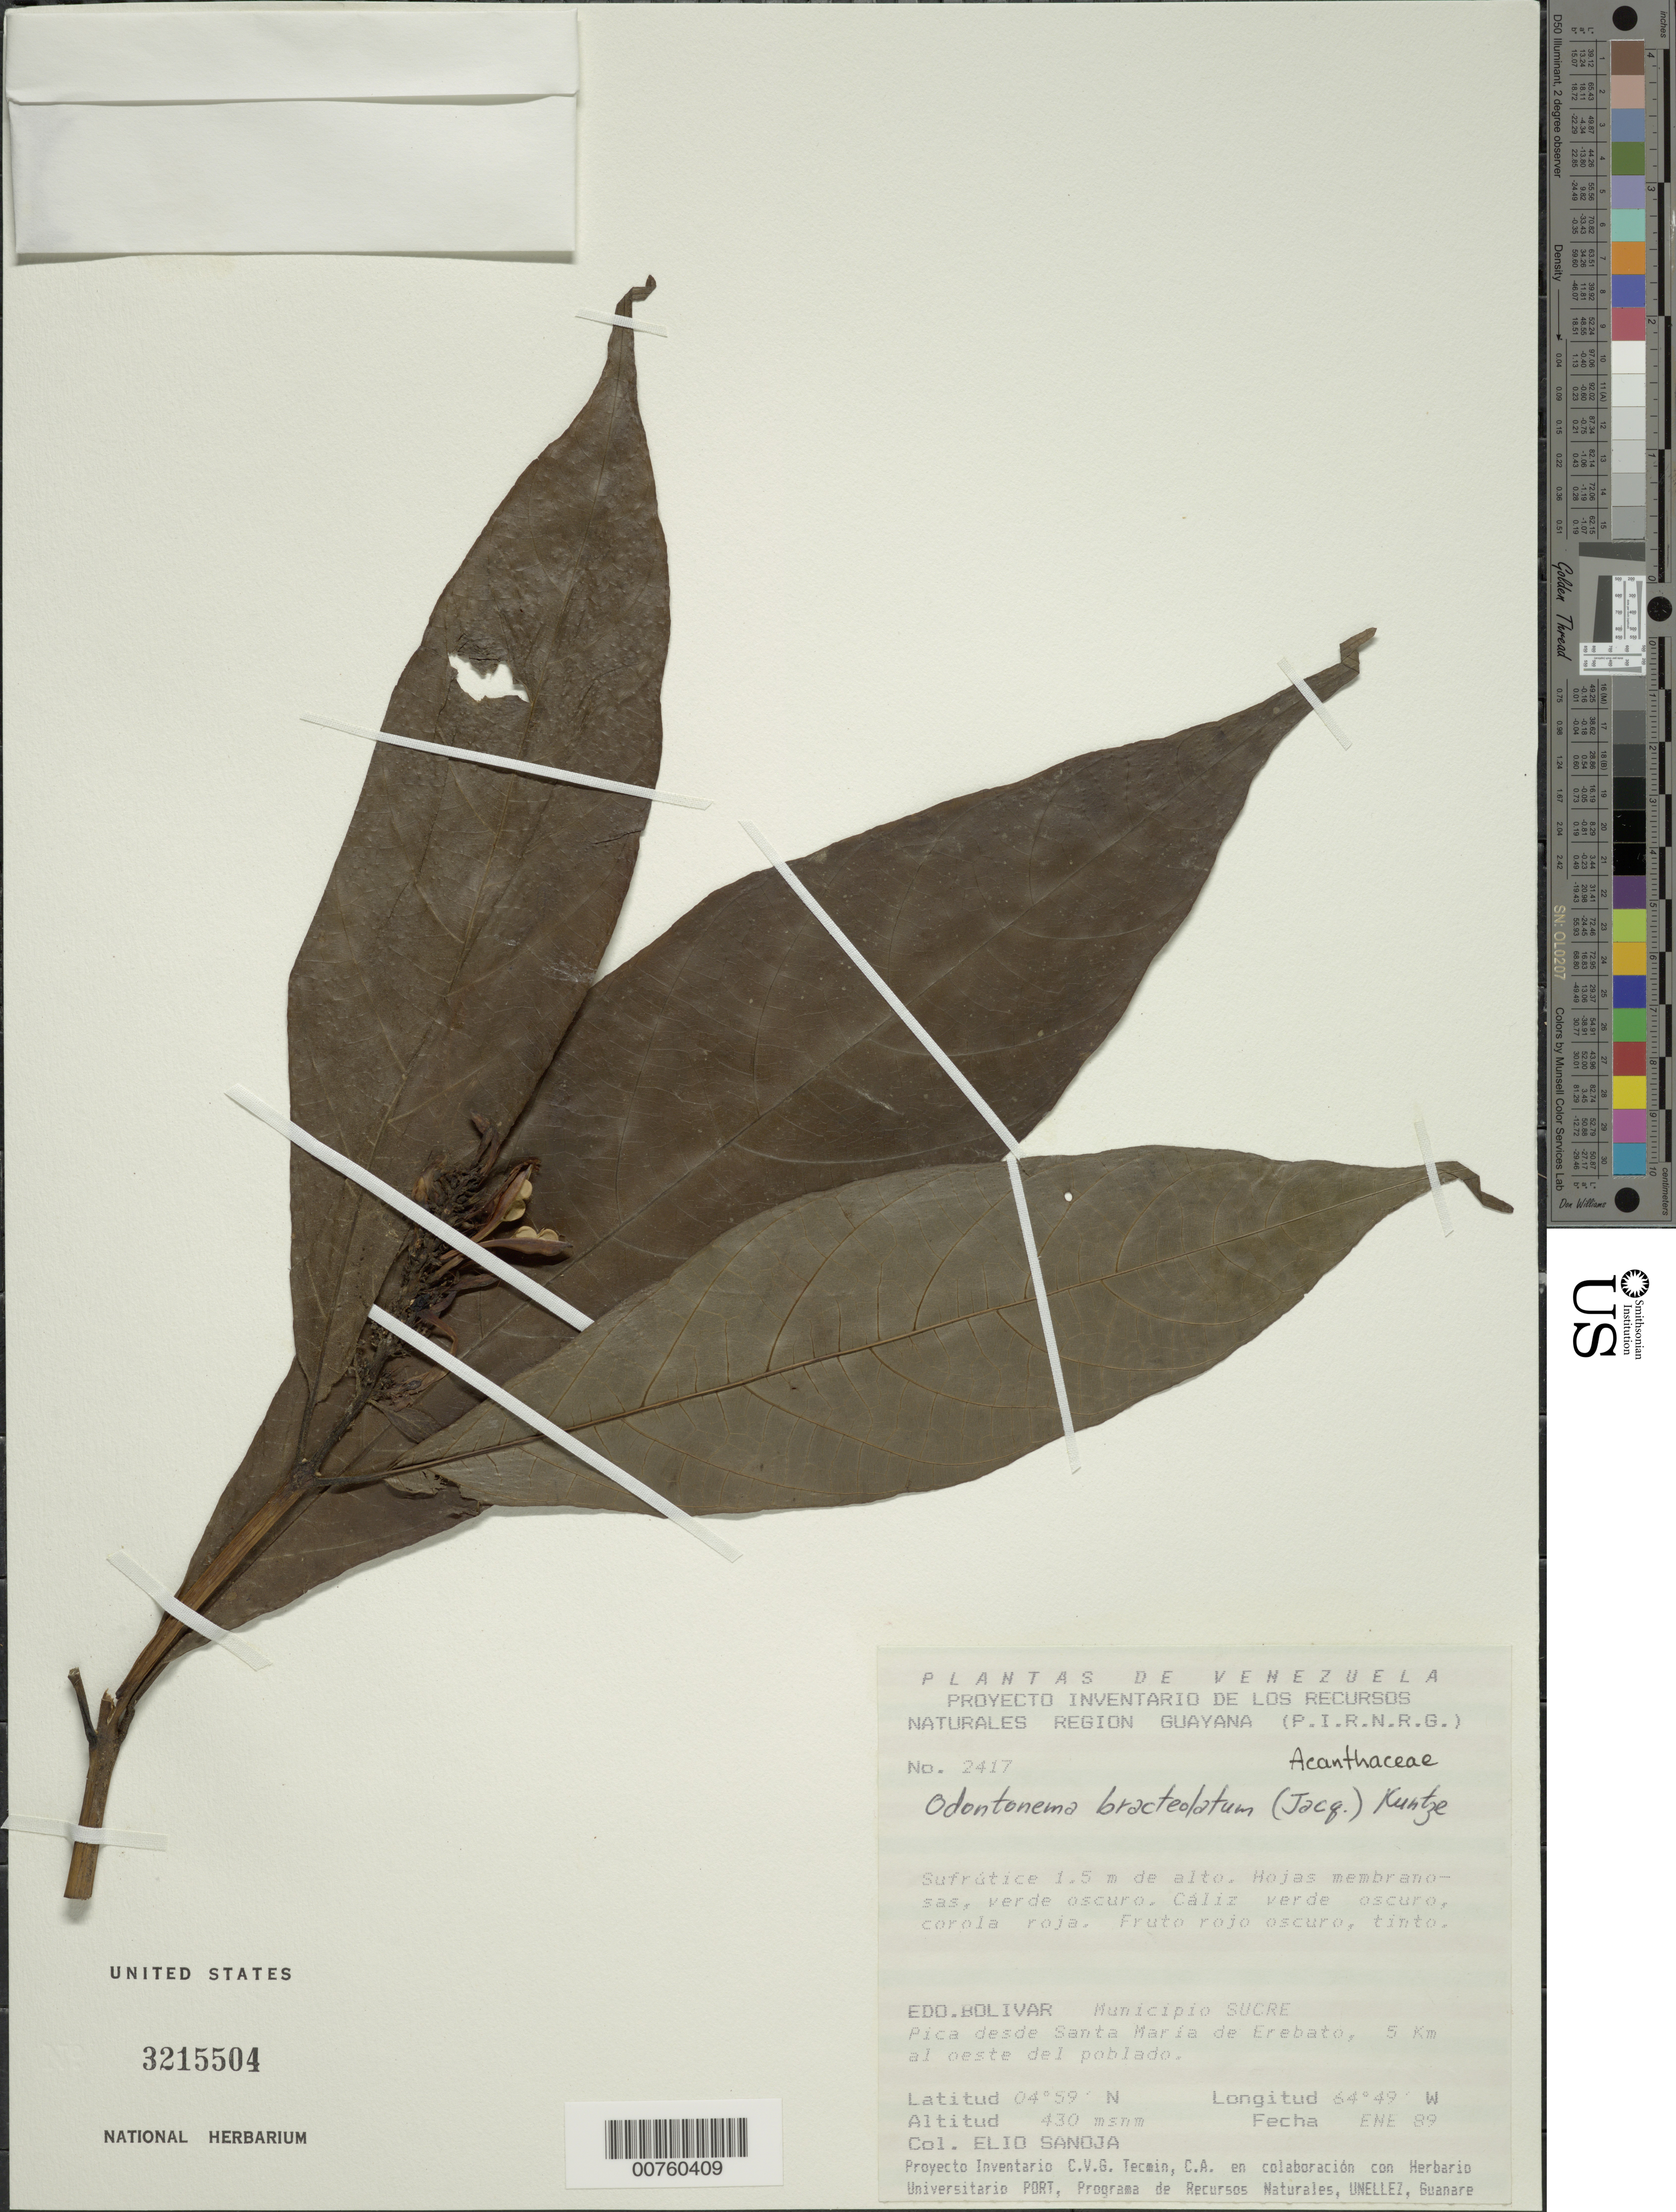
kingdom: Plantae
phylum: Tracheophyta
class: Magnoliopsida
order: Lamiales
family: Acanthaceae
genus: Odontonema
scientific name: Odontonema bracteolatum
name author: (Jacq.) Kuntze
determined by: Wasshausen, Dieter C., (BOT), Smithsonian Institution - National Museum of Natural History (UNITED STATES)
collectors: E. Sanoja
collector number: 2417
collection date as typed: Jan-89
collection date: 1989-01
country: Venezuela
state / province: Bolívar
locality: Mun. Sucre, Santa María de Erebato, 5 km oeste del poblado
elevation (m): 430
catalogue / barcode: US 3215504